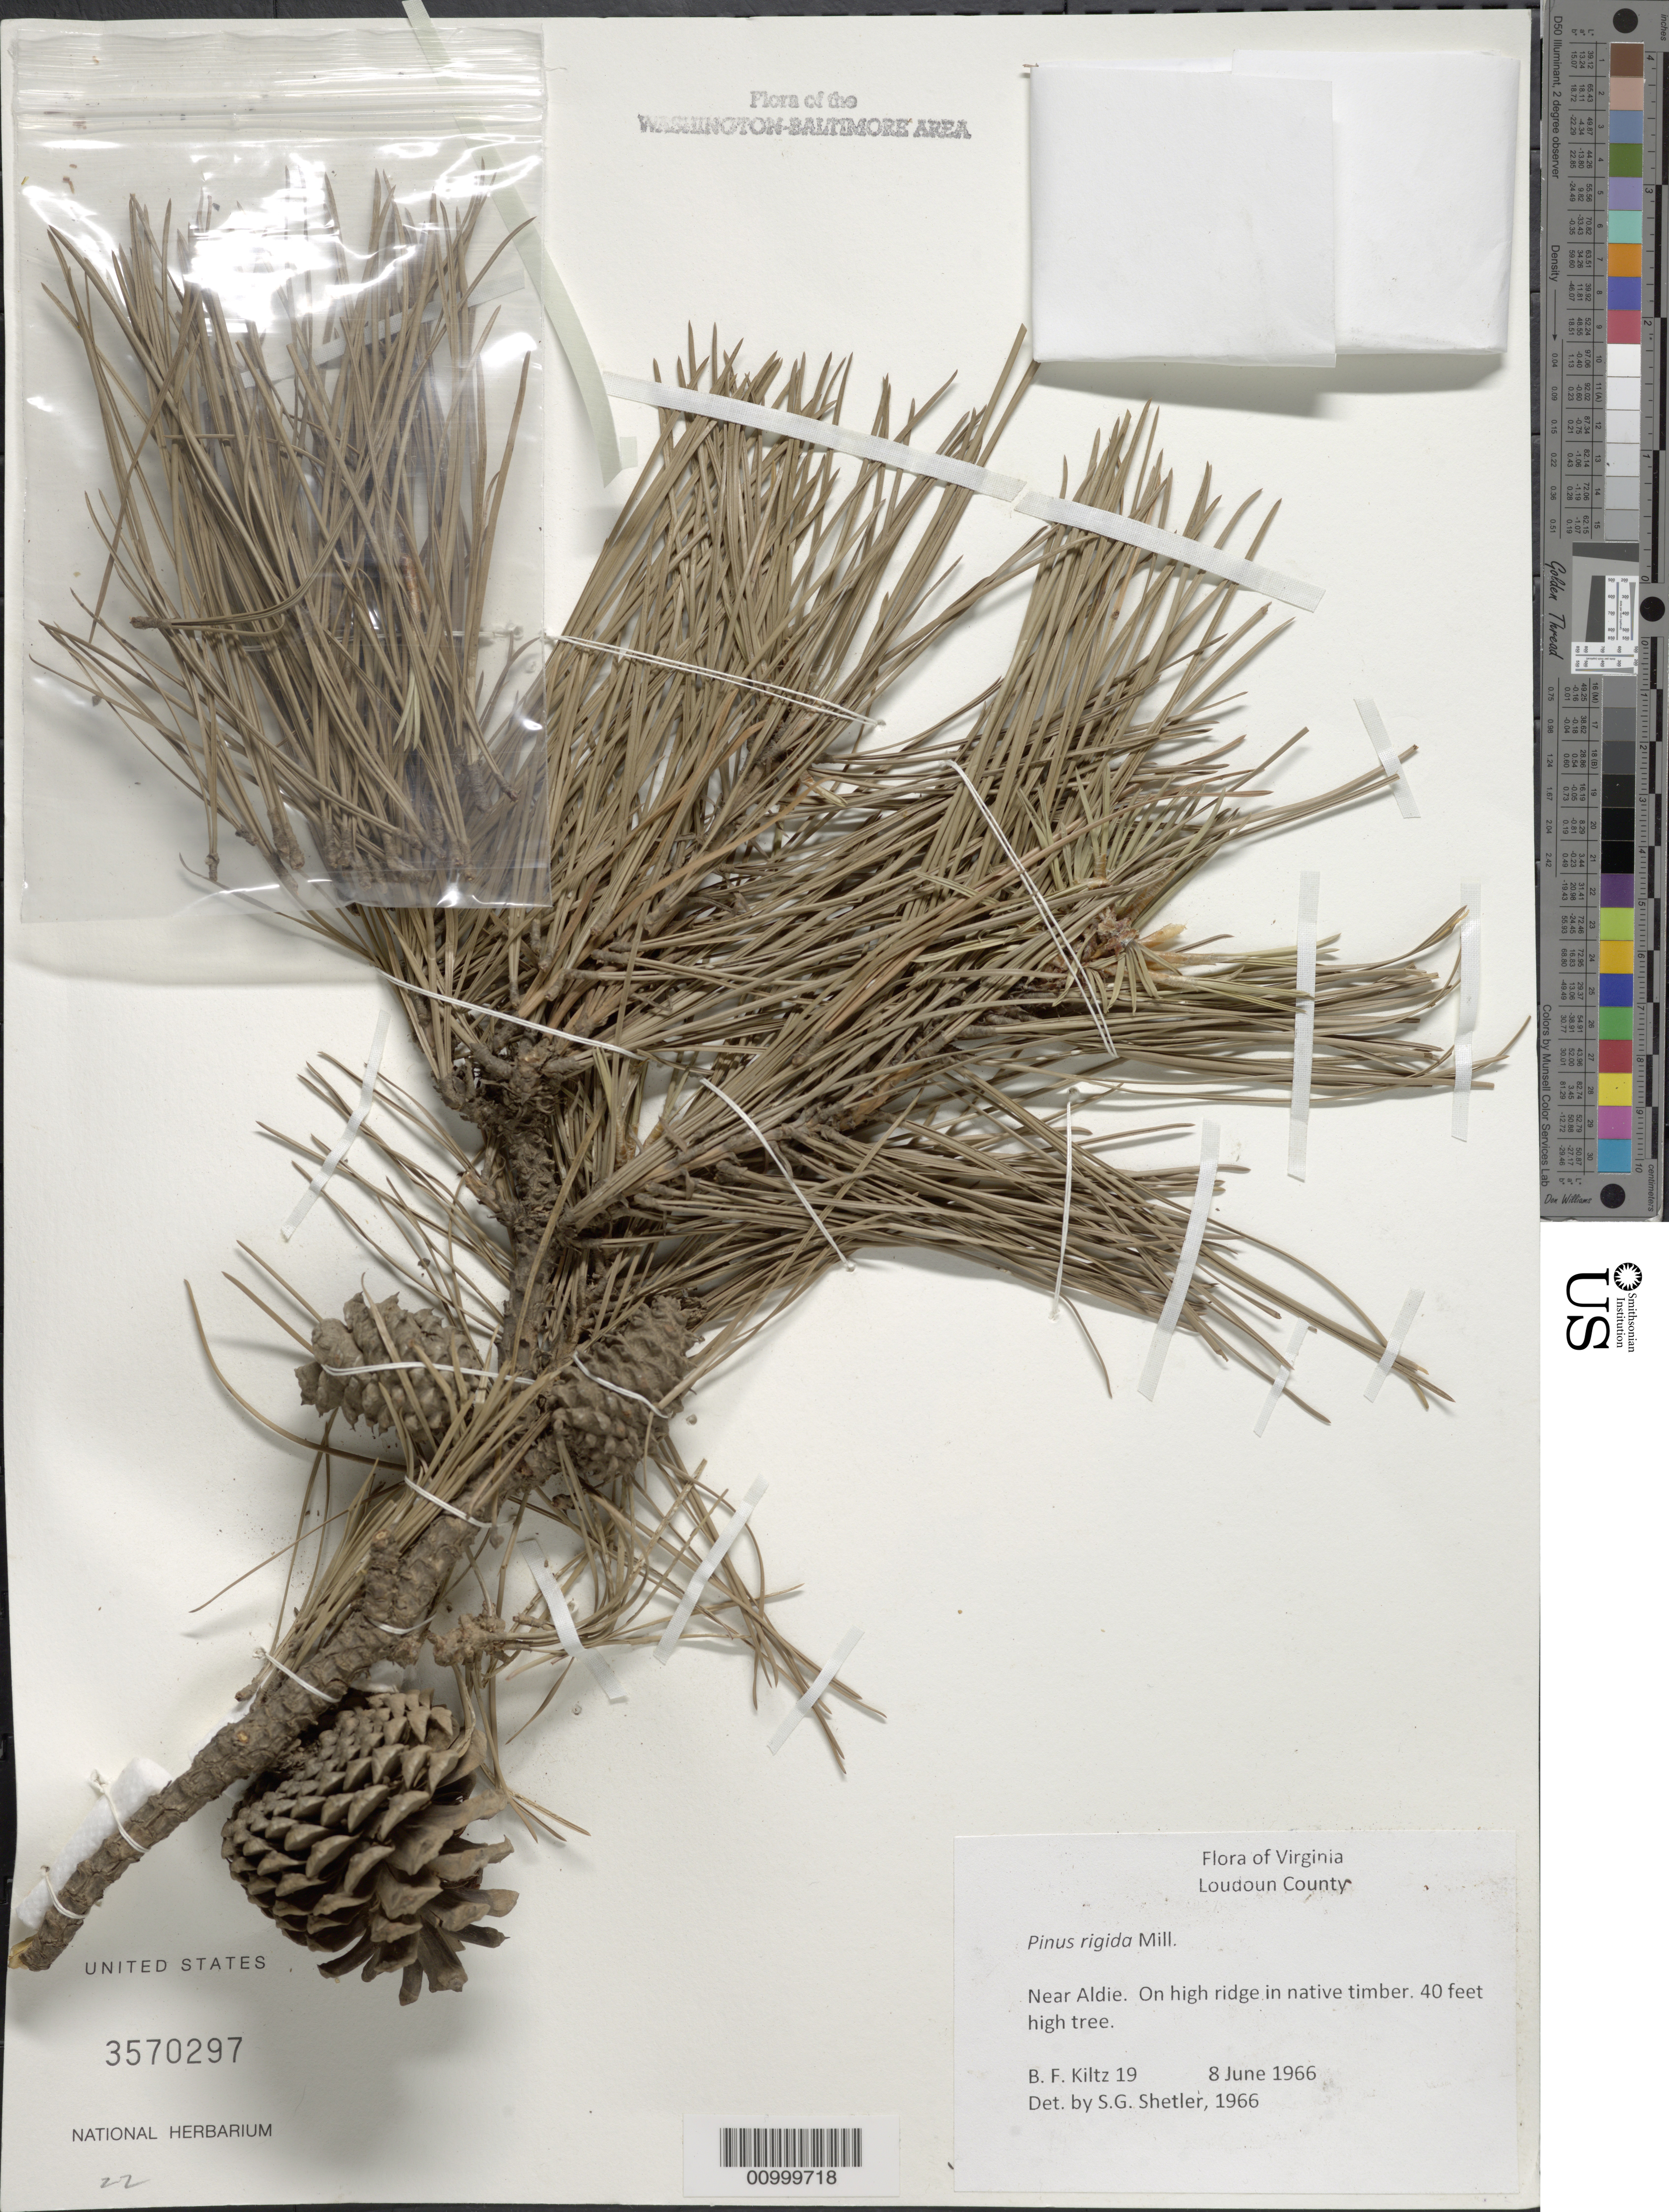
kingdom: Plantae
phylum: Tracheophyta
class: Pinopsida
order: Pinales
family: Pinaceae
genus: Pinus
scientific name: Pinus rigida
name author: Mill.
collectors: B. Kiltz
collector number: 19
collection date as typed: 8 June 1966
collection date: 1966-06-08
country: United States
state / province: Virginia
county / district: Loudoun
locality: Near Aldie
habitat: On high ridge in native timber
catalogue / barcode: US 3570297